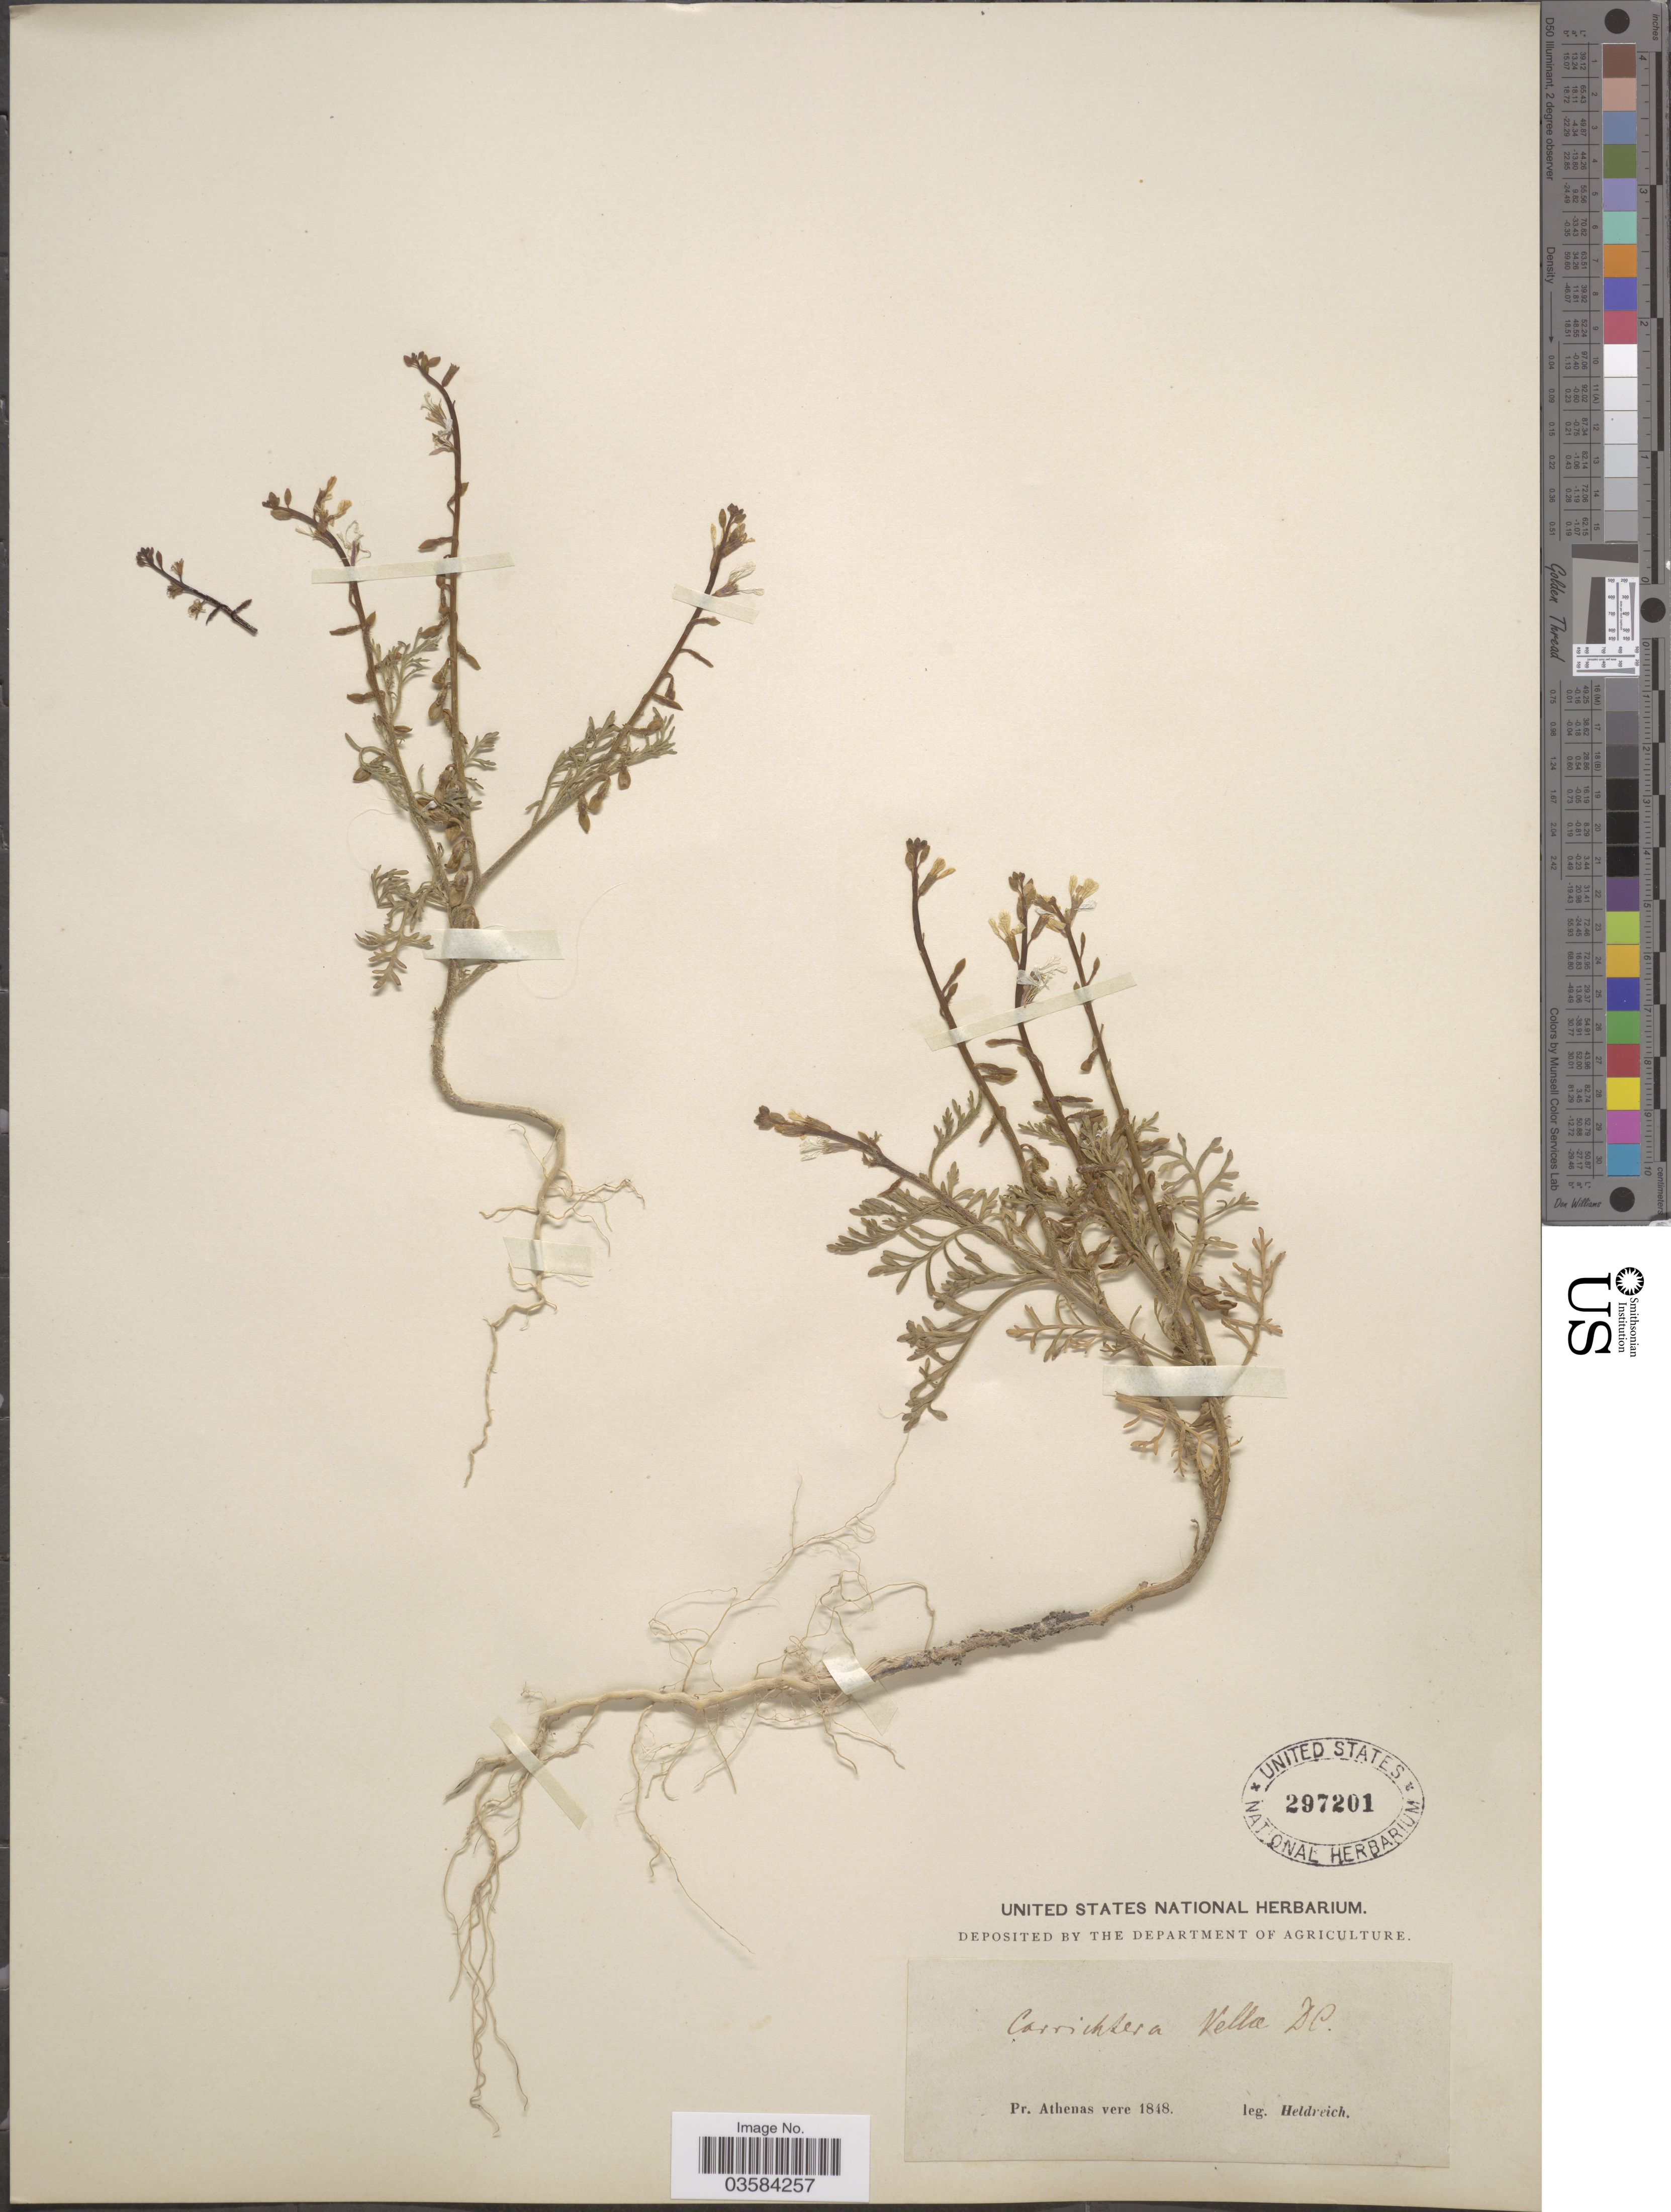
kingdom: Plantae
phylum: Tracheophyta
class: Magnoliopsida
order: Brassicales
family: Brassicaceae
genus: Carrichtera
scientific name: Carrichtera vellae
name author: DC.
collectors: Heldreich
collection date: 1848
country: Greece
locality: Pr. Athenas.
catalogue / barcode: US 297201